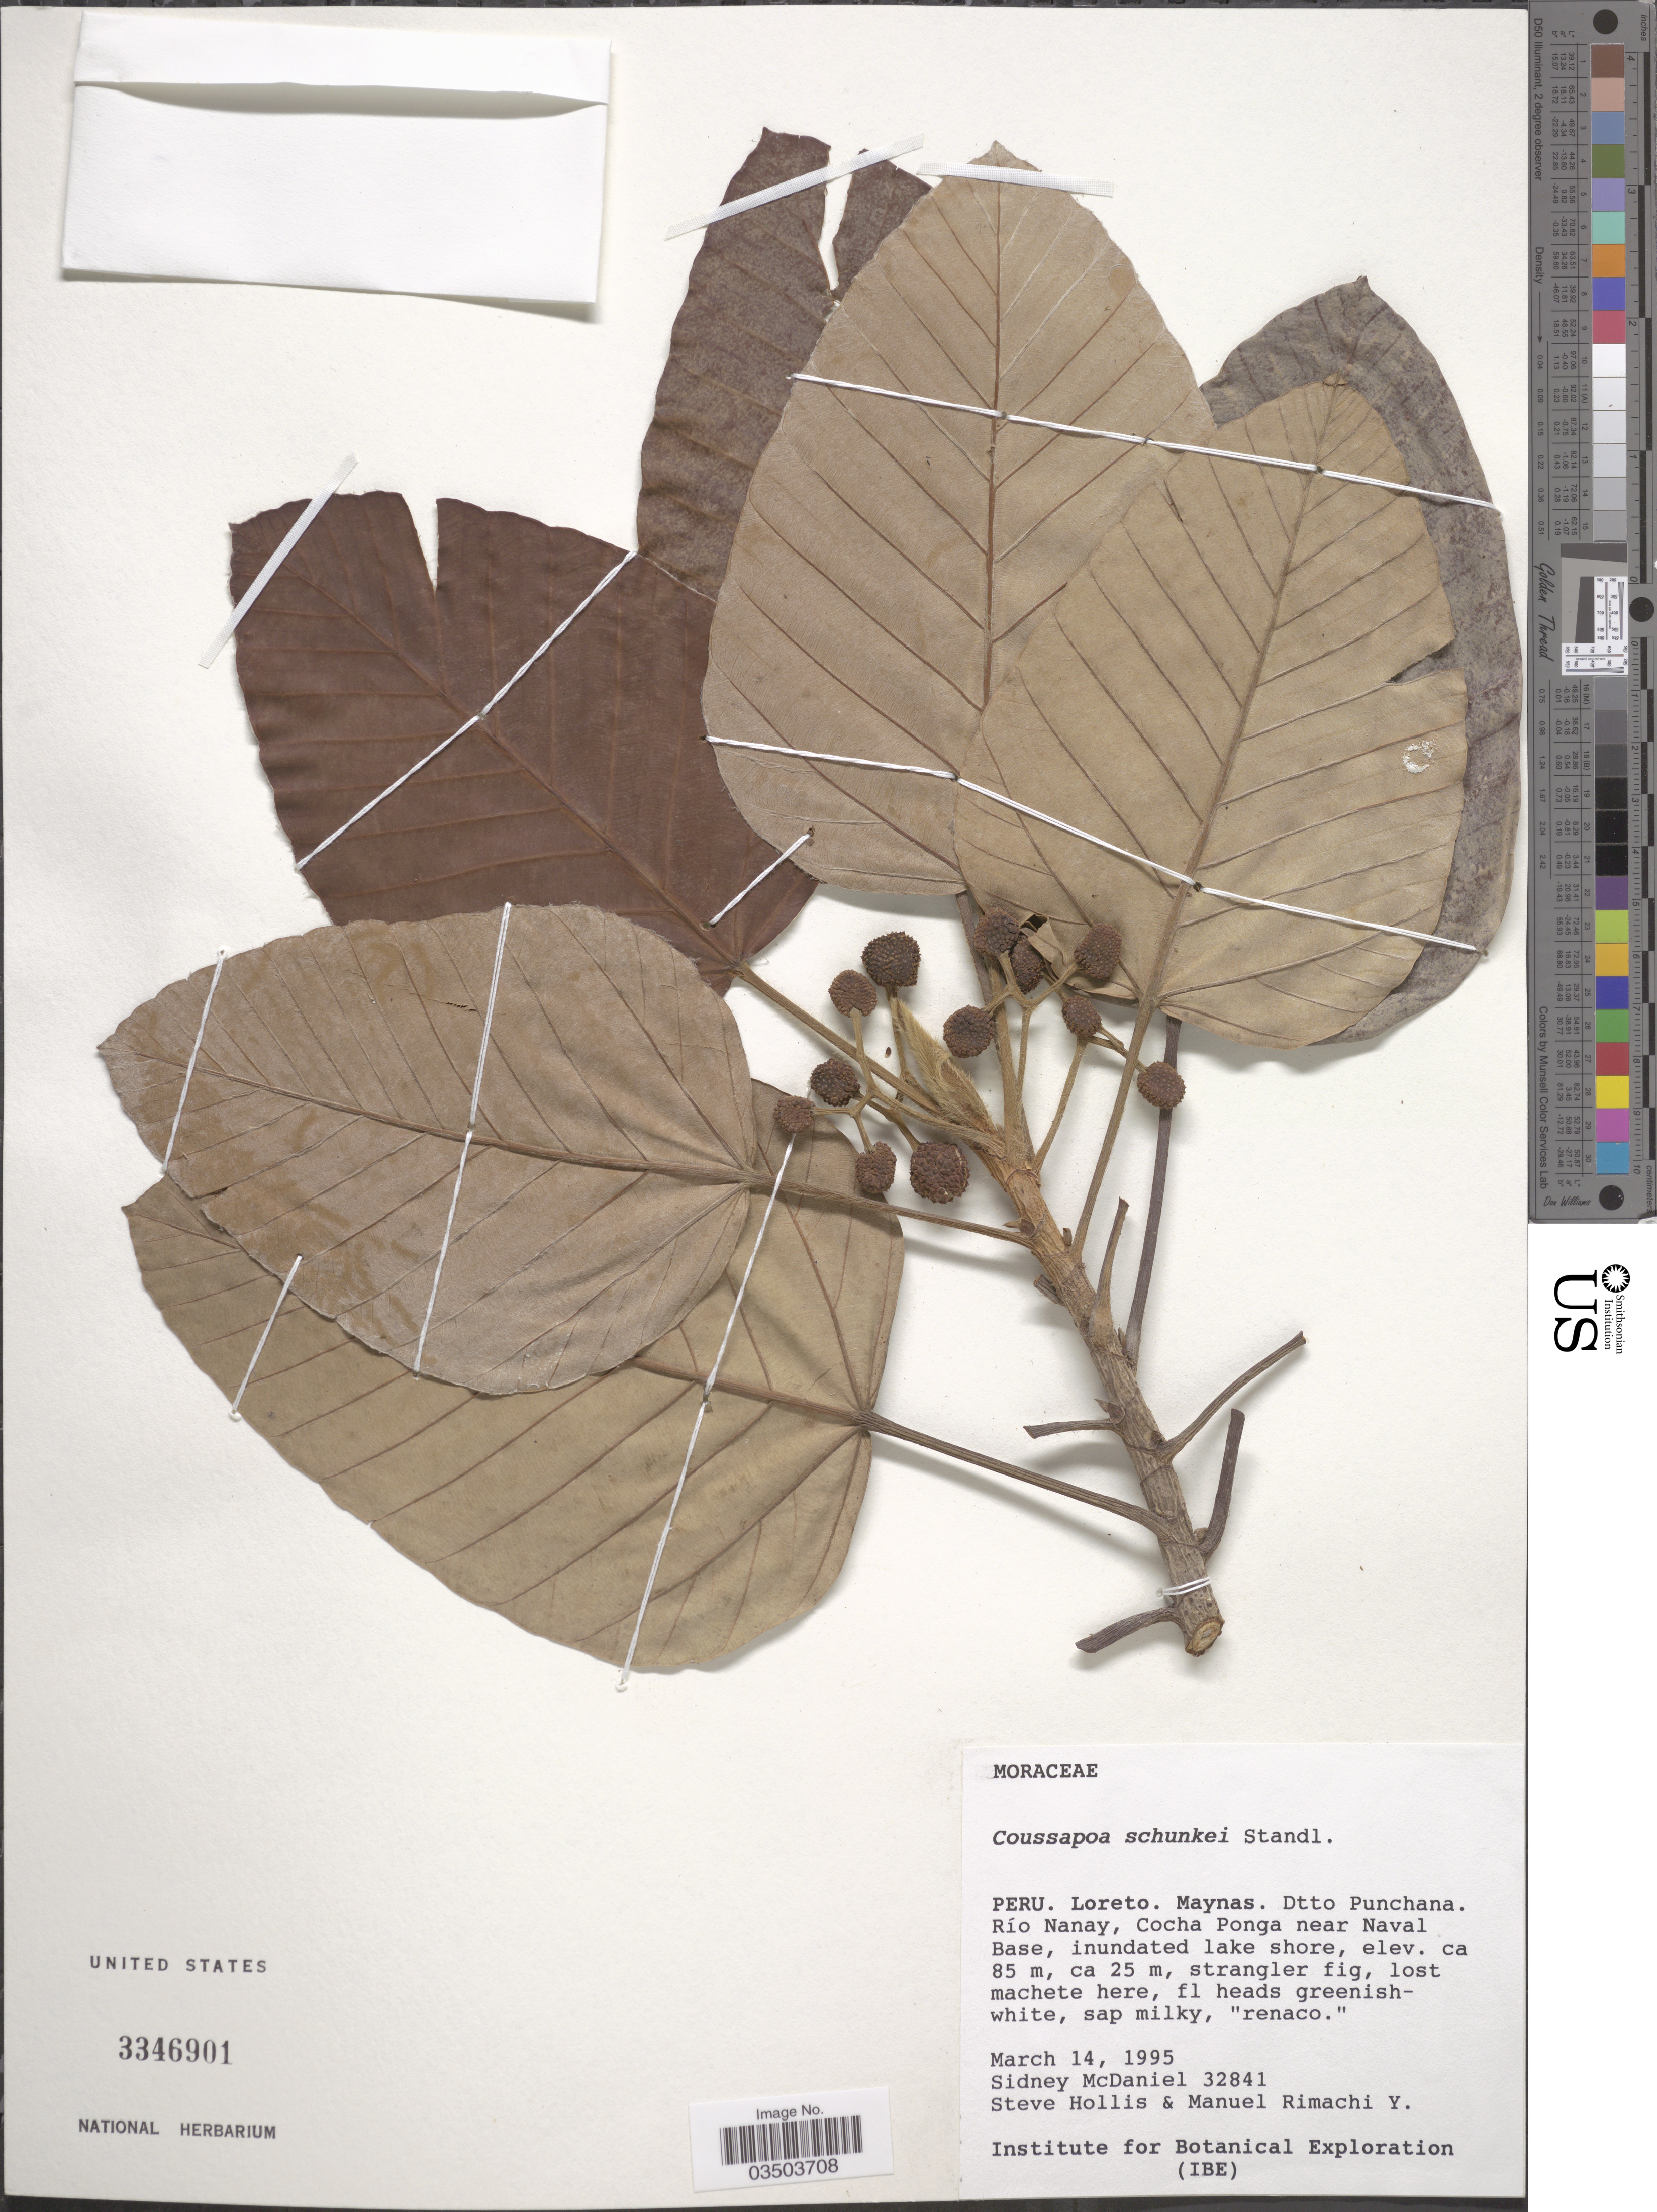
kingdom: Plantae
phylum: Tracheophyta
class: Magnoliopsida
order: Rosales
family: Urticaceae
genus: Coussapoa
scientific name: Coussapoa schunkei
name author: Standl.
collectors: S. McDaniel, S. Hollis & M. Rimachi Y.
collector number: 32841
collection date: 1995-03-14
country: Peru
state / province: Loreto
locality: Maynas. Dtto Punchana. Río Nanay, Cocha Ponga near Naval Base, inundated lake shore.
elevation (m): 85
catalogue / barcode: US 3346901